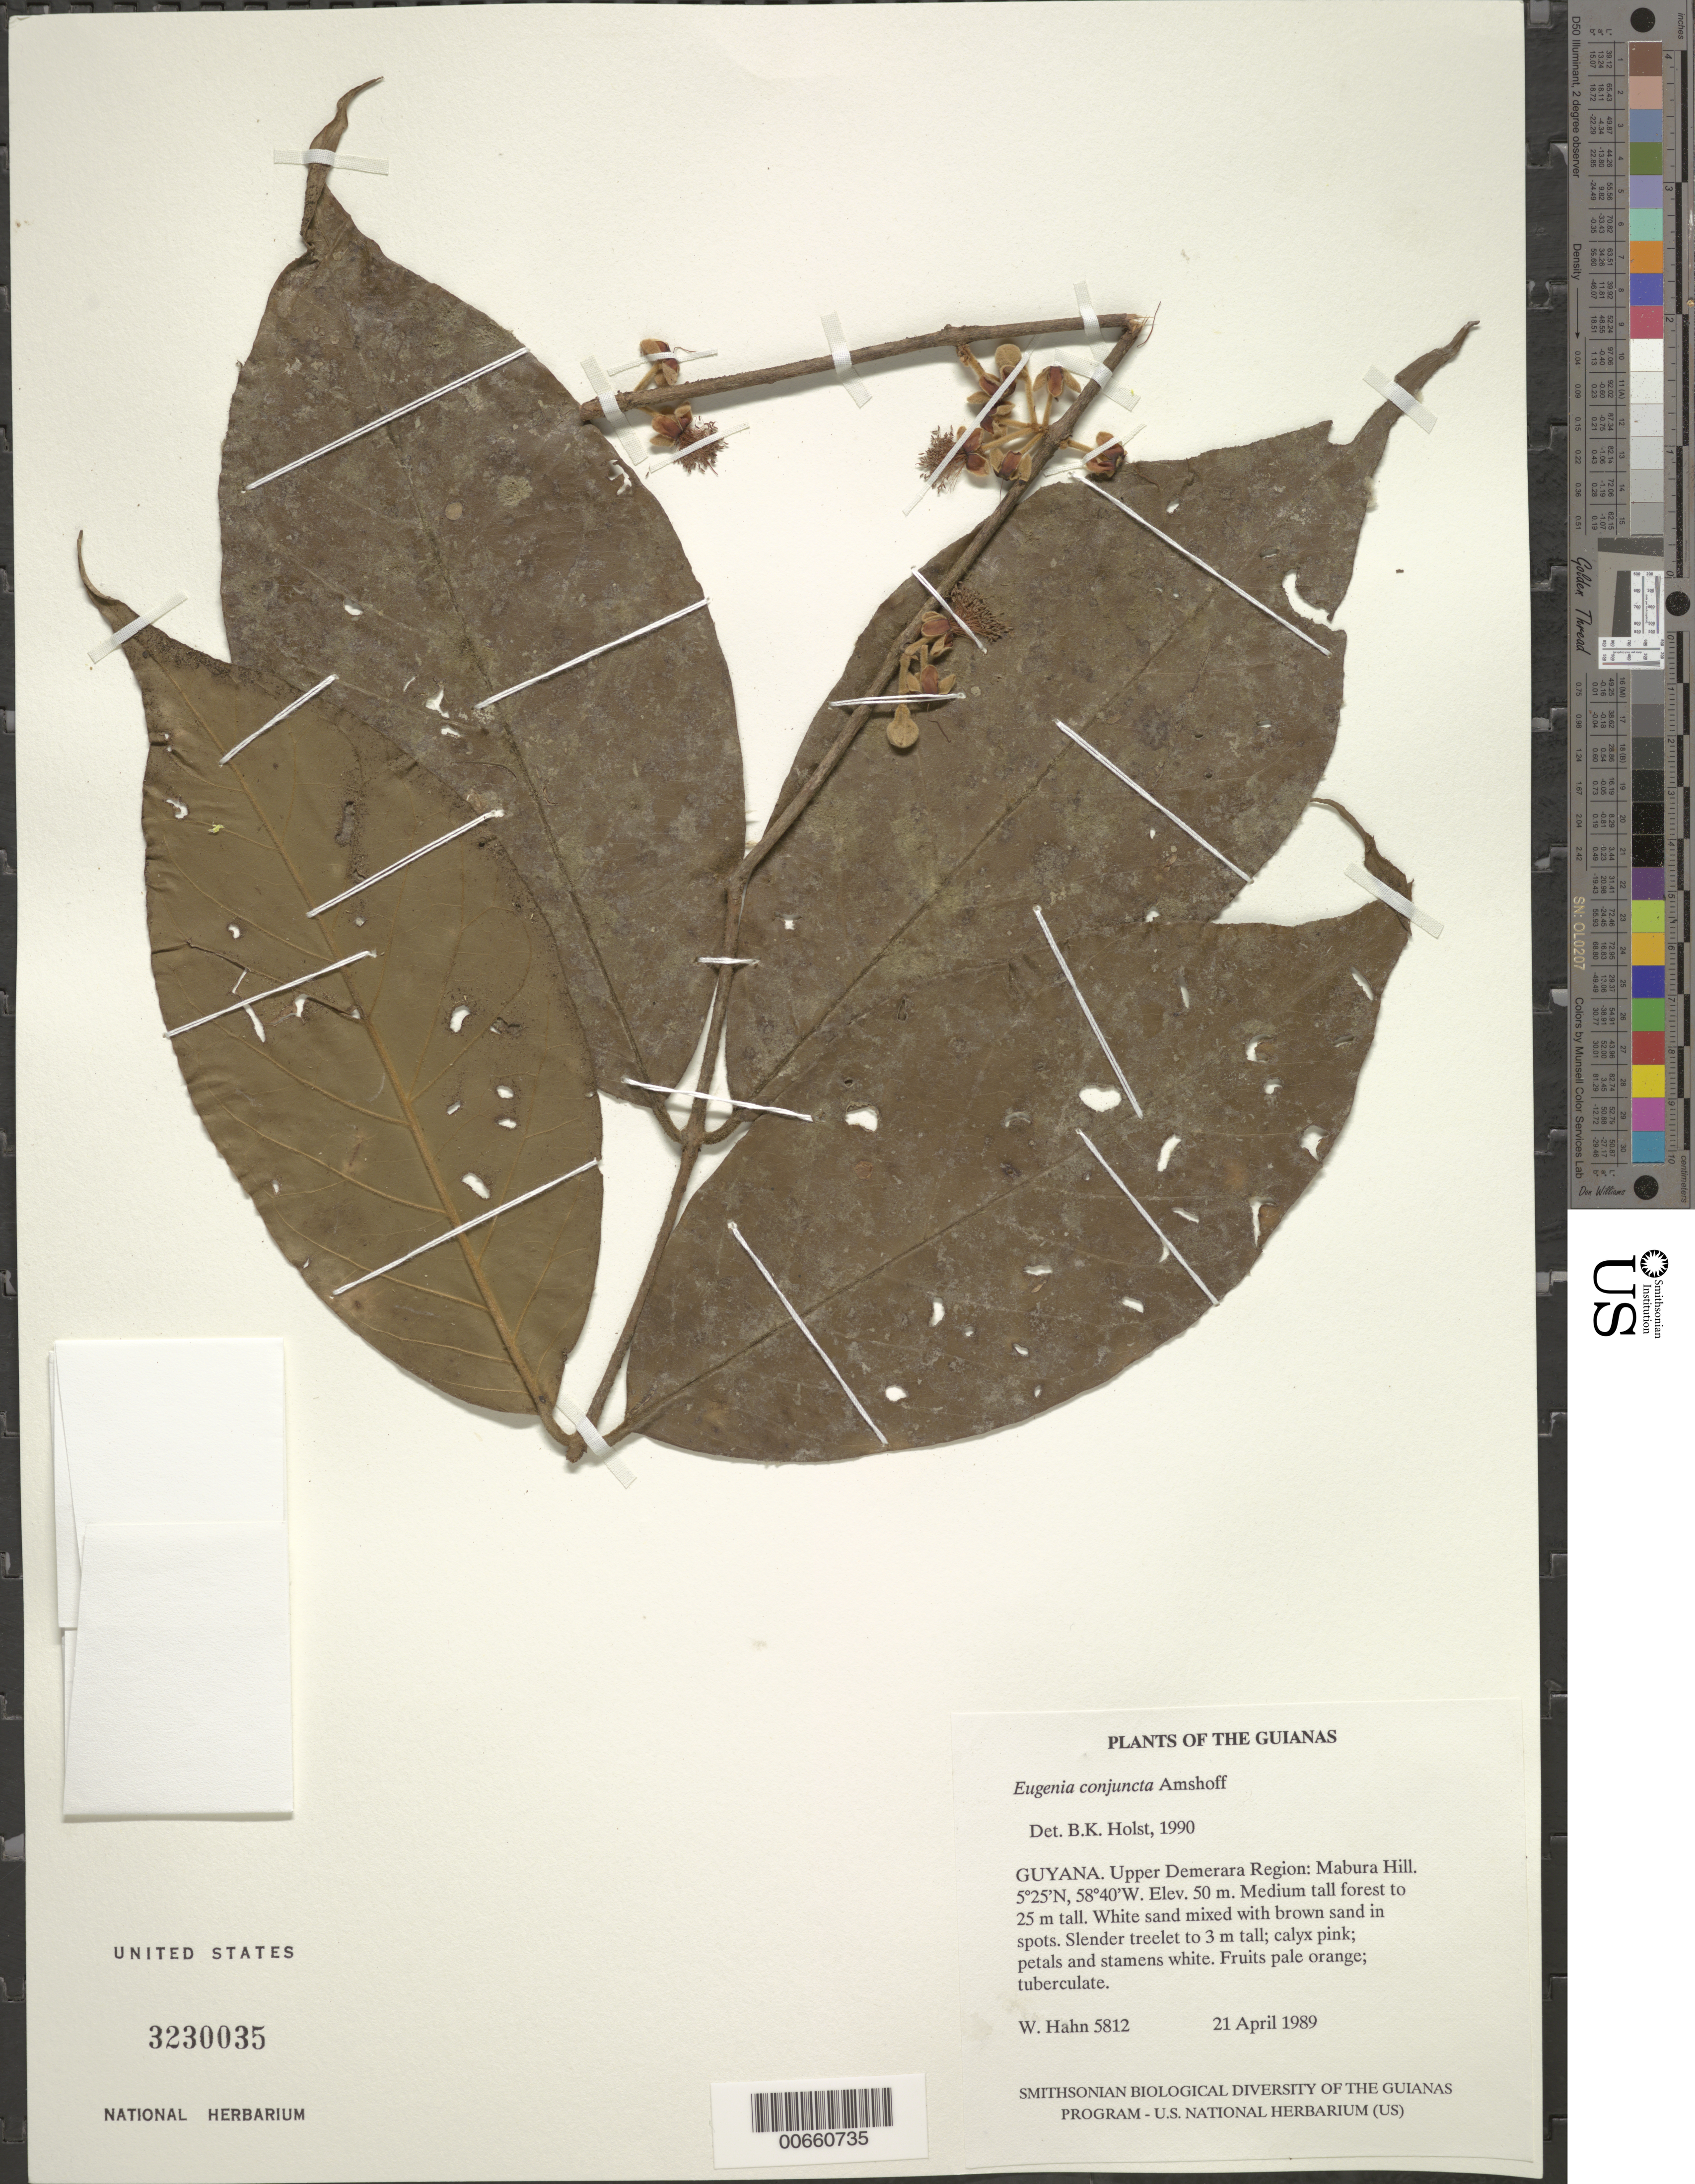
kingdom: Plantae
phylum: Tracheophyta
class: Magnoliopsida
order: Myrtales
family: Myrtaceae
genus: Eugenia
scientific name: Eugenia conjuncta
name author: Amshoff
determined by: Holst, Bruce K.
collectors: W. Hahn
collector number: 5812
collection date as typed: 21 April 1989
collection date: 1989-04-21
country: Guyana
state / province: U. Demerara-Berbice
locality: Mabura Hill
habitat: Medium tall forest to 25 m tall. White sand mixed with brown sand in spots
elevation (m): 50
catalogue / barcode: US 3230035